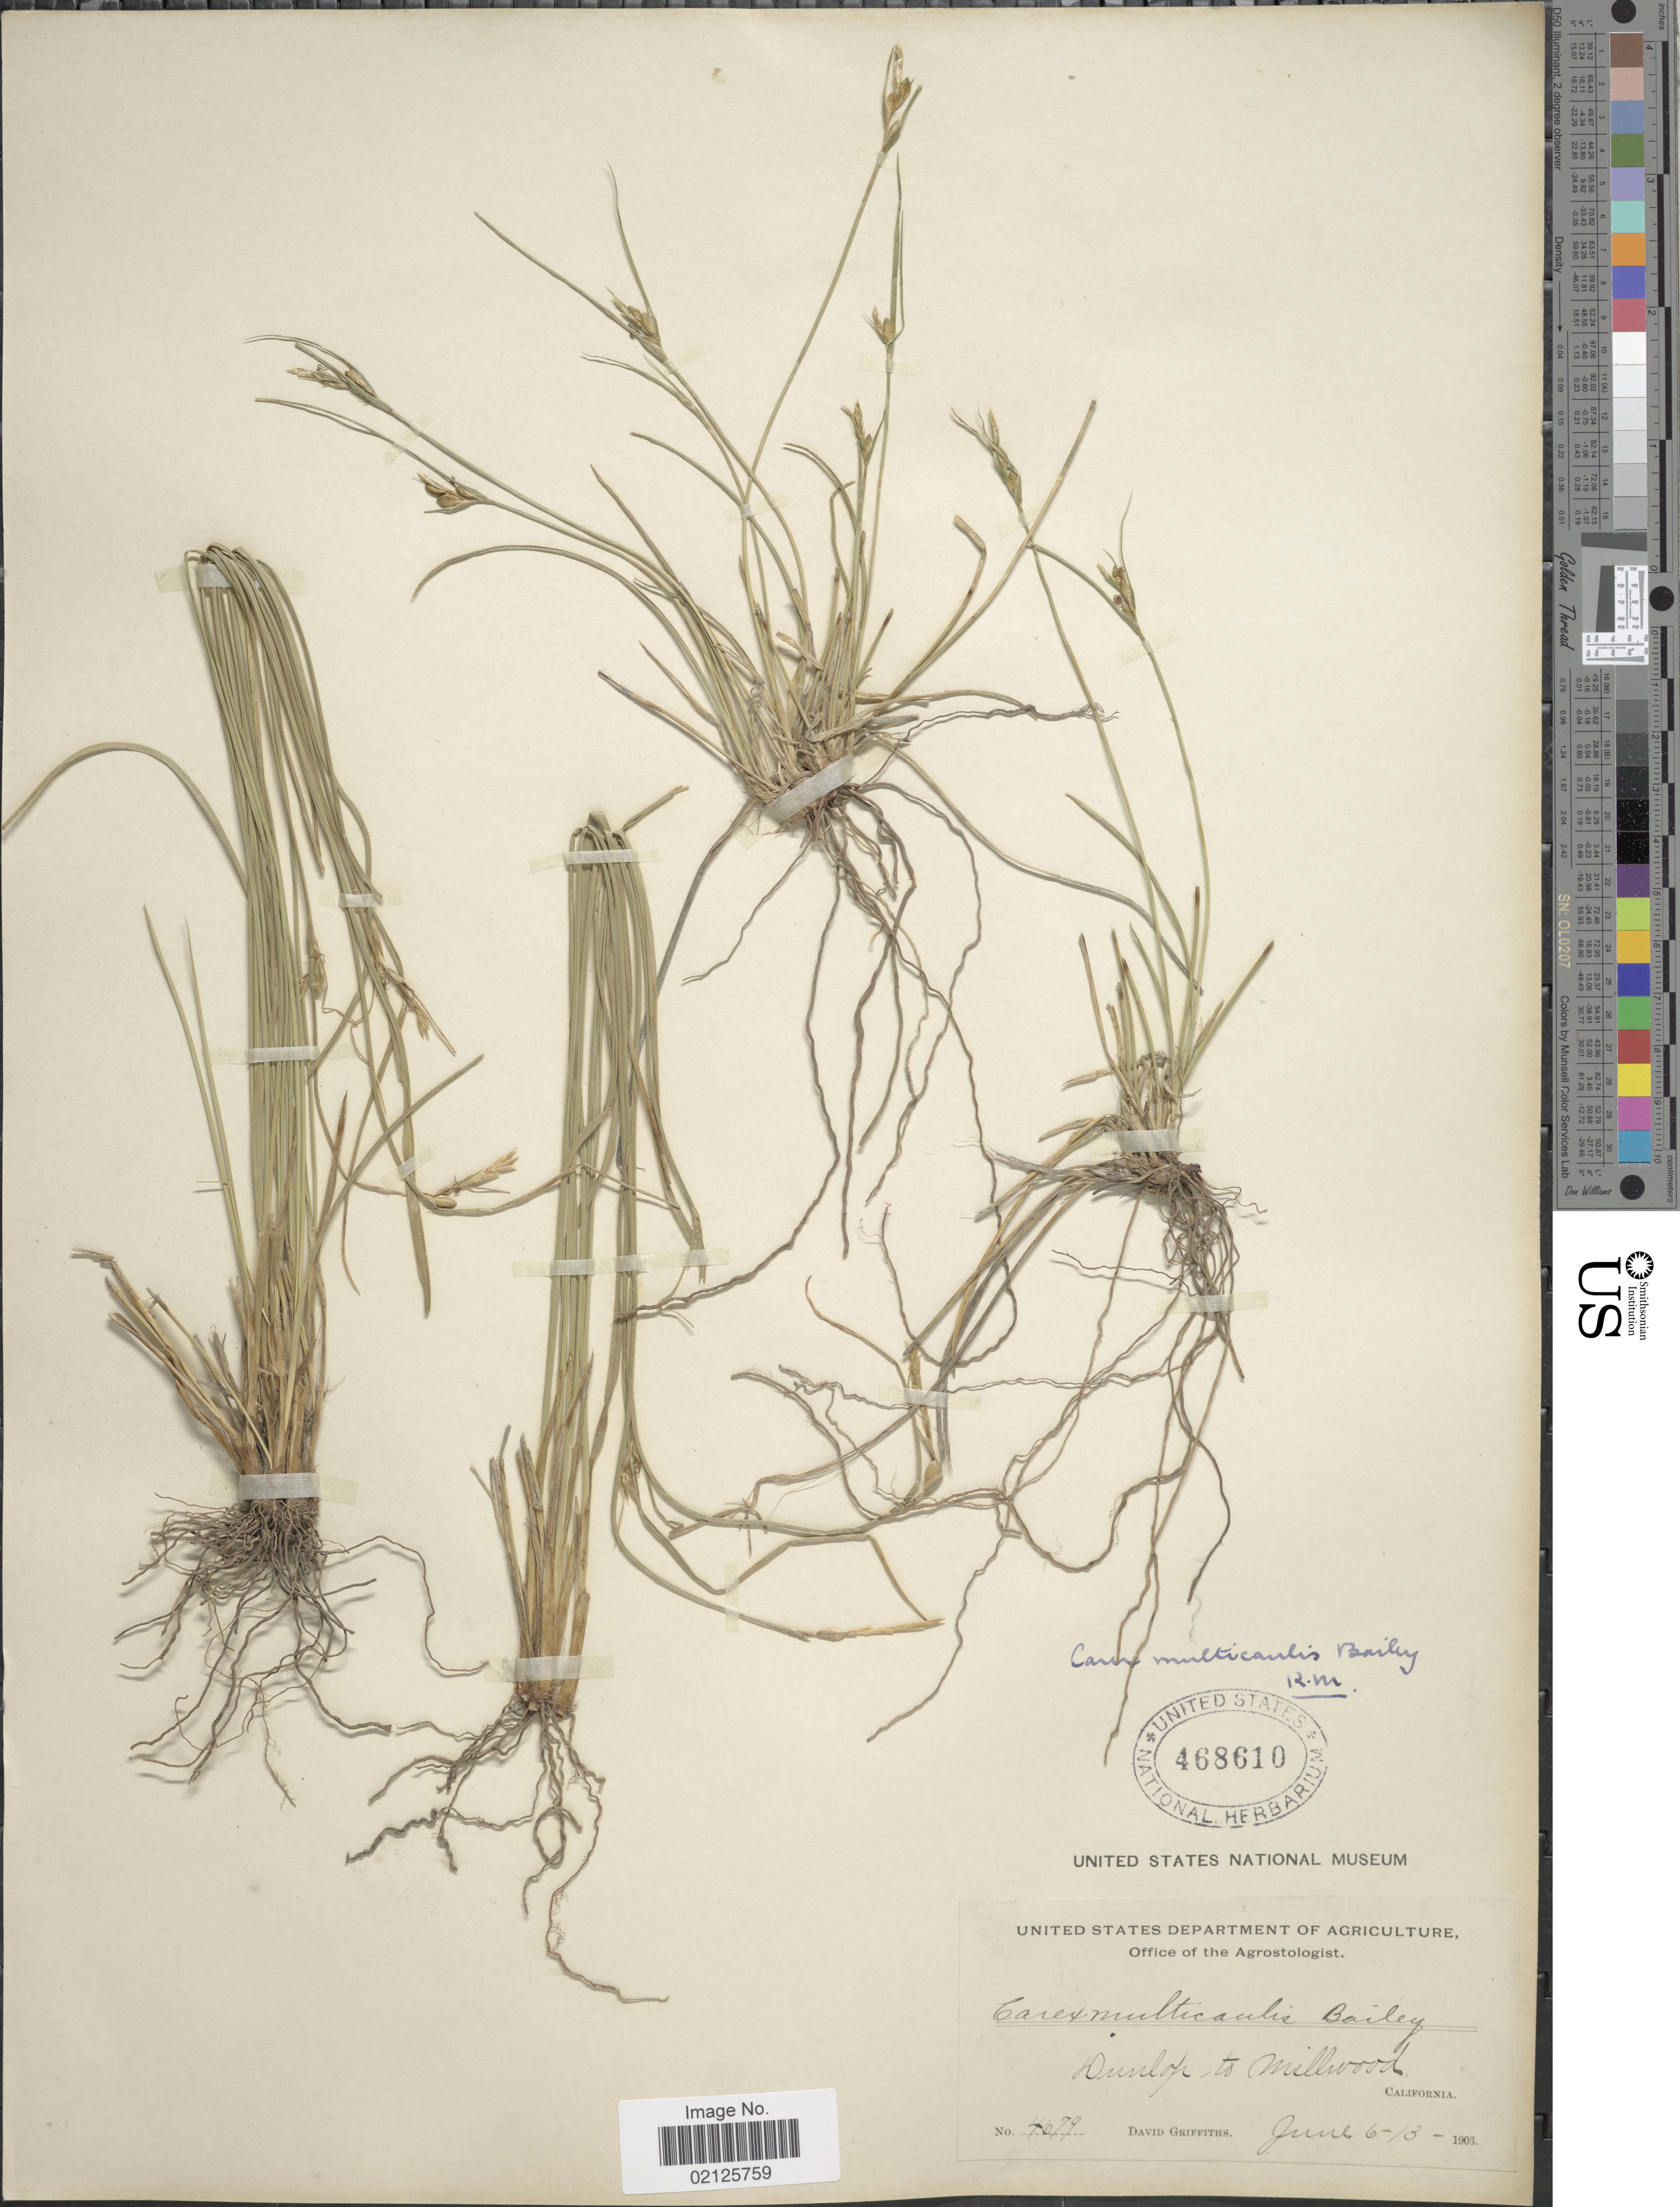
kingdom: Plantae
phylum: Tracheophyta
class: Liliopsida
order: Poales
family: Cyperaceae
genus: Carex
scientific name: Carex multicaulis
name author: L.H. Bailey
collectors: D. Griffiths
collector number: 4679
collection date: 1903-06-06/1903-06-13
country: United States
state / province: California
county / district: Fresno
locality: Dunlop to Millwood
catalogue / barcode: US 468610